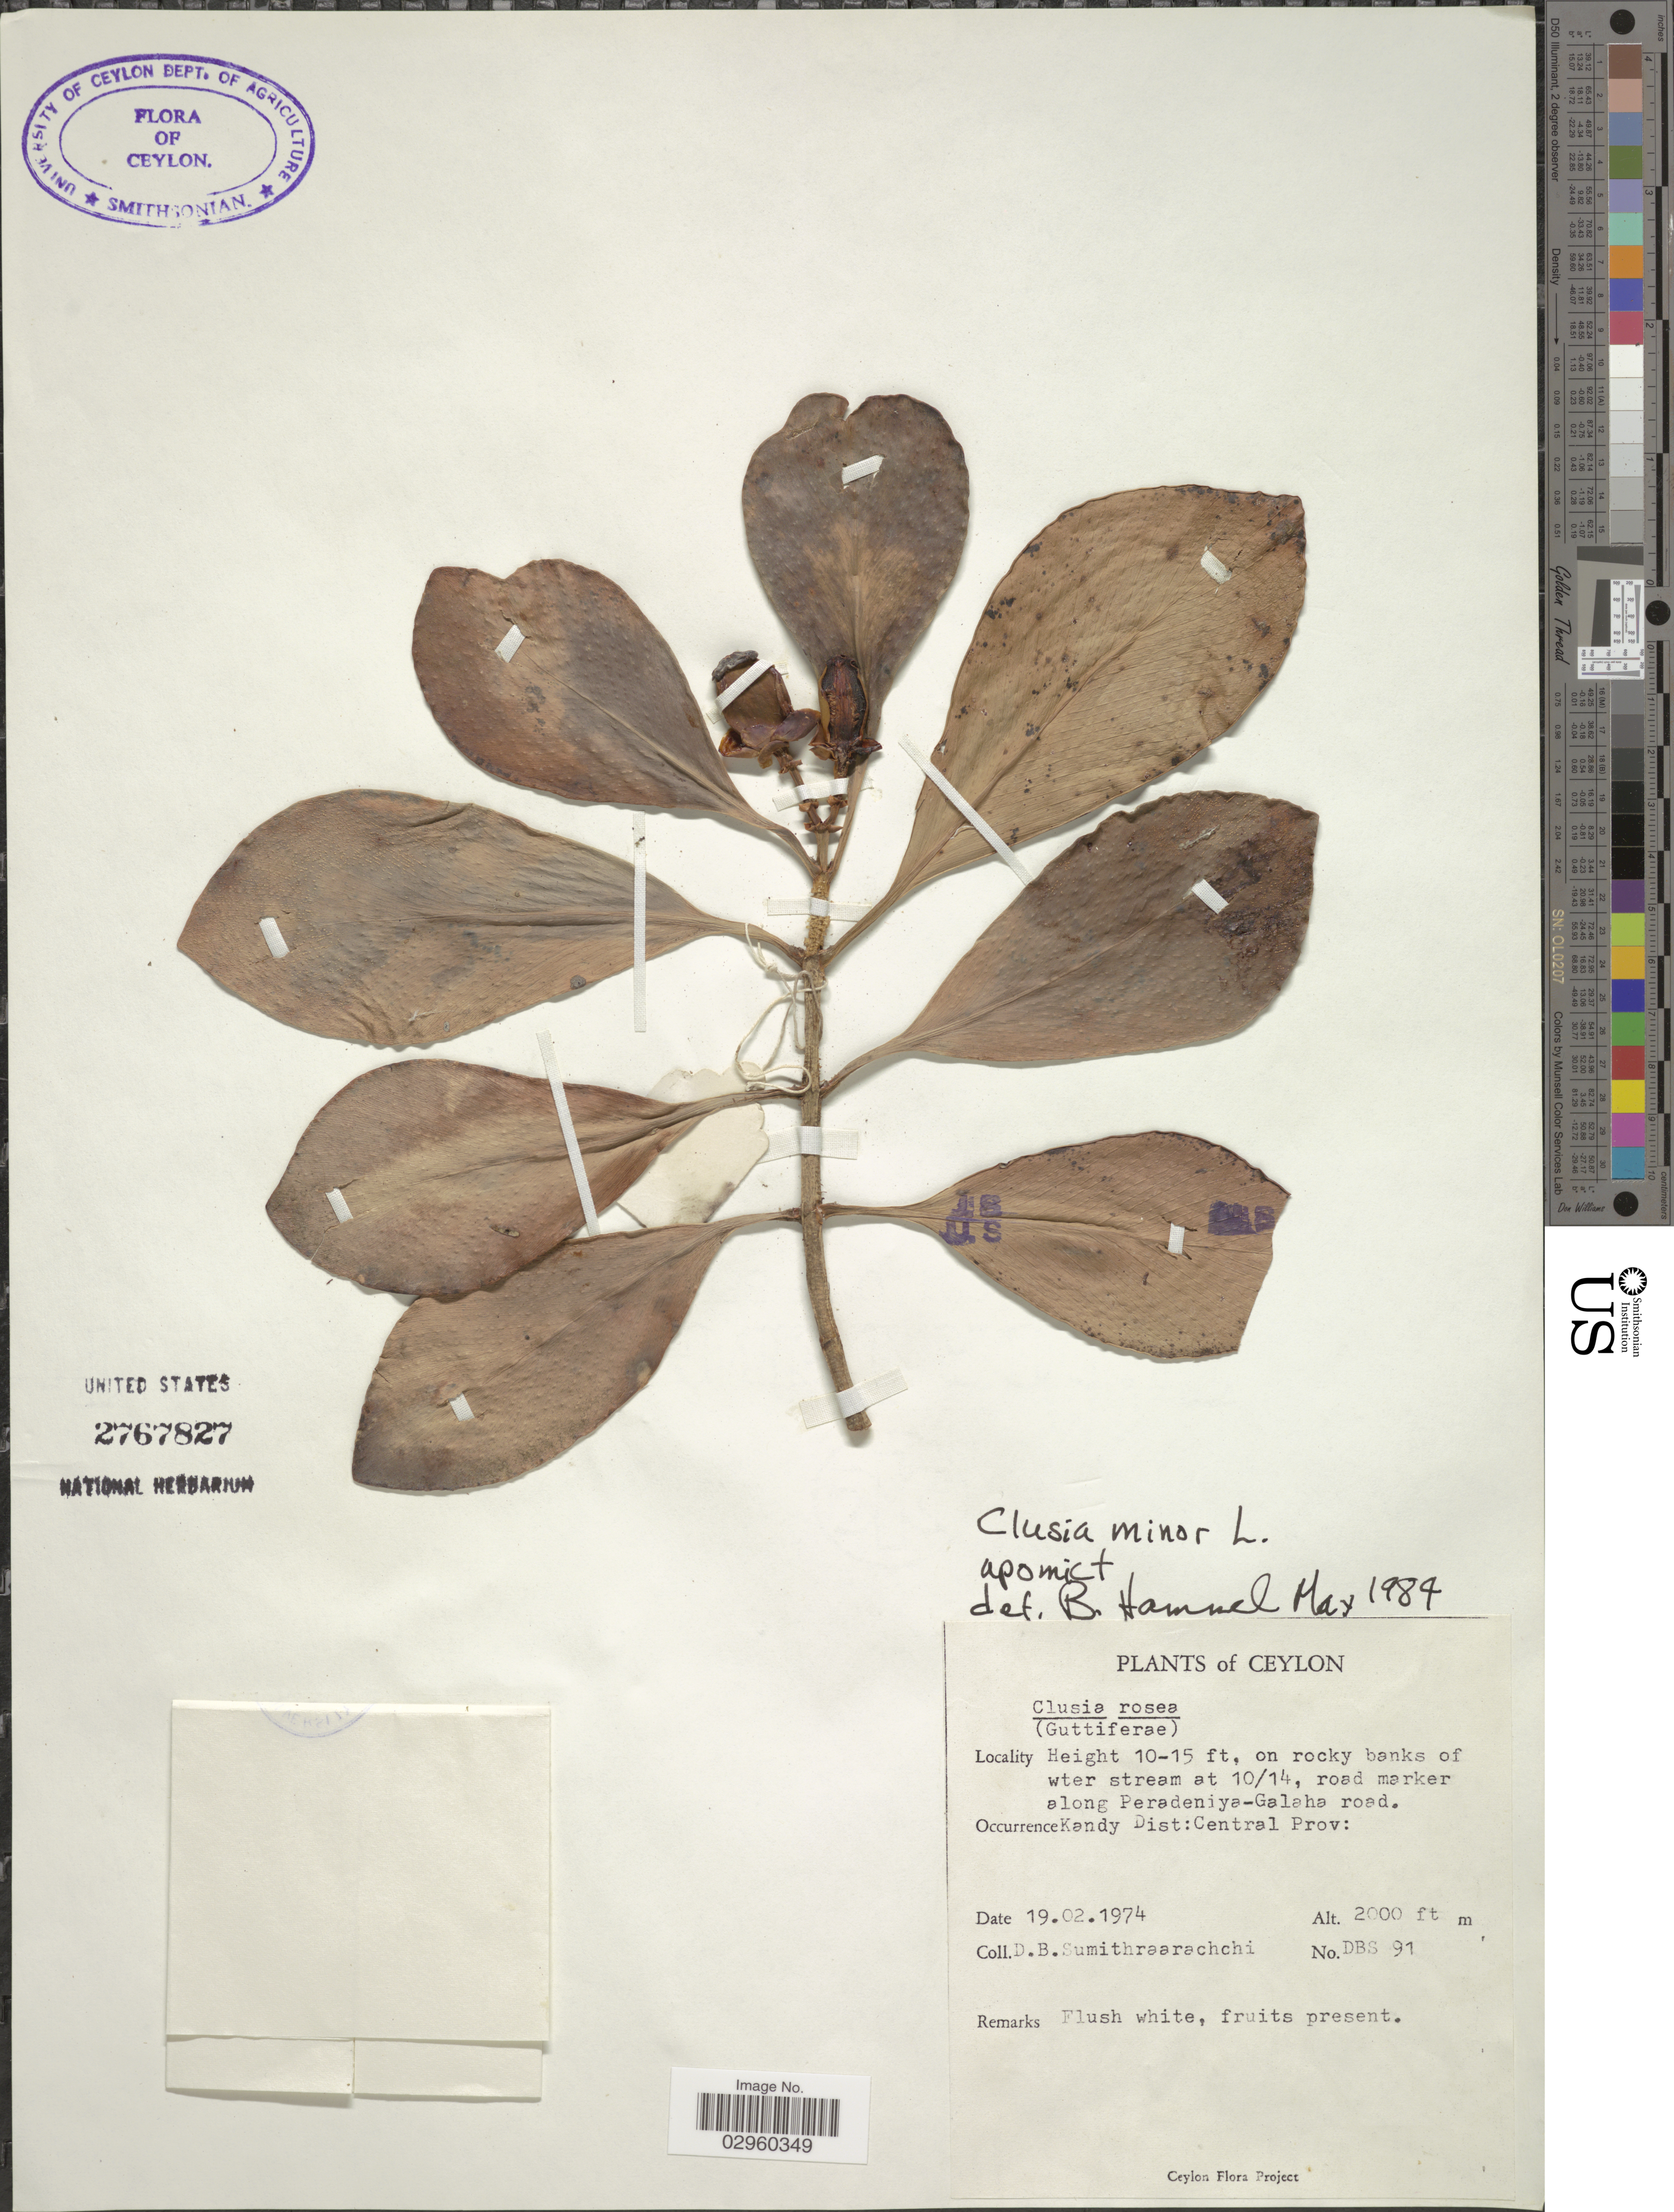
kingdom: Plantae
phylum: Tracheophyta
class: Magnoliopsida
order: Malpighiales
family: Clusiaceae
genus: Clusia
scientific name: Clusia minor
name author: L.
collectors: D. B. Sumithraarachchi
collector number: DBS91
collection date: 1974-02-19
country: Sri Lanka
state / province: Central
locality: Ceylon, on rocky banks of wter stream at 10/14, road marker along Peradeniya-Galaha road. Kandy Dist: Central Prov:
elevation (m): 610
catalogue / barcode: US 2767827